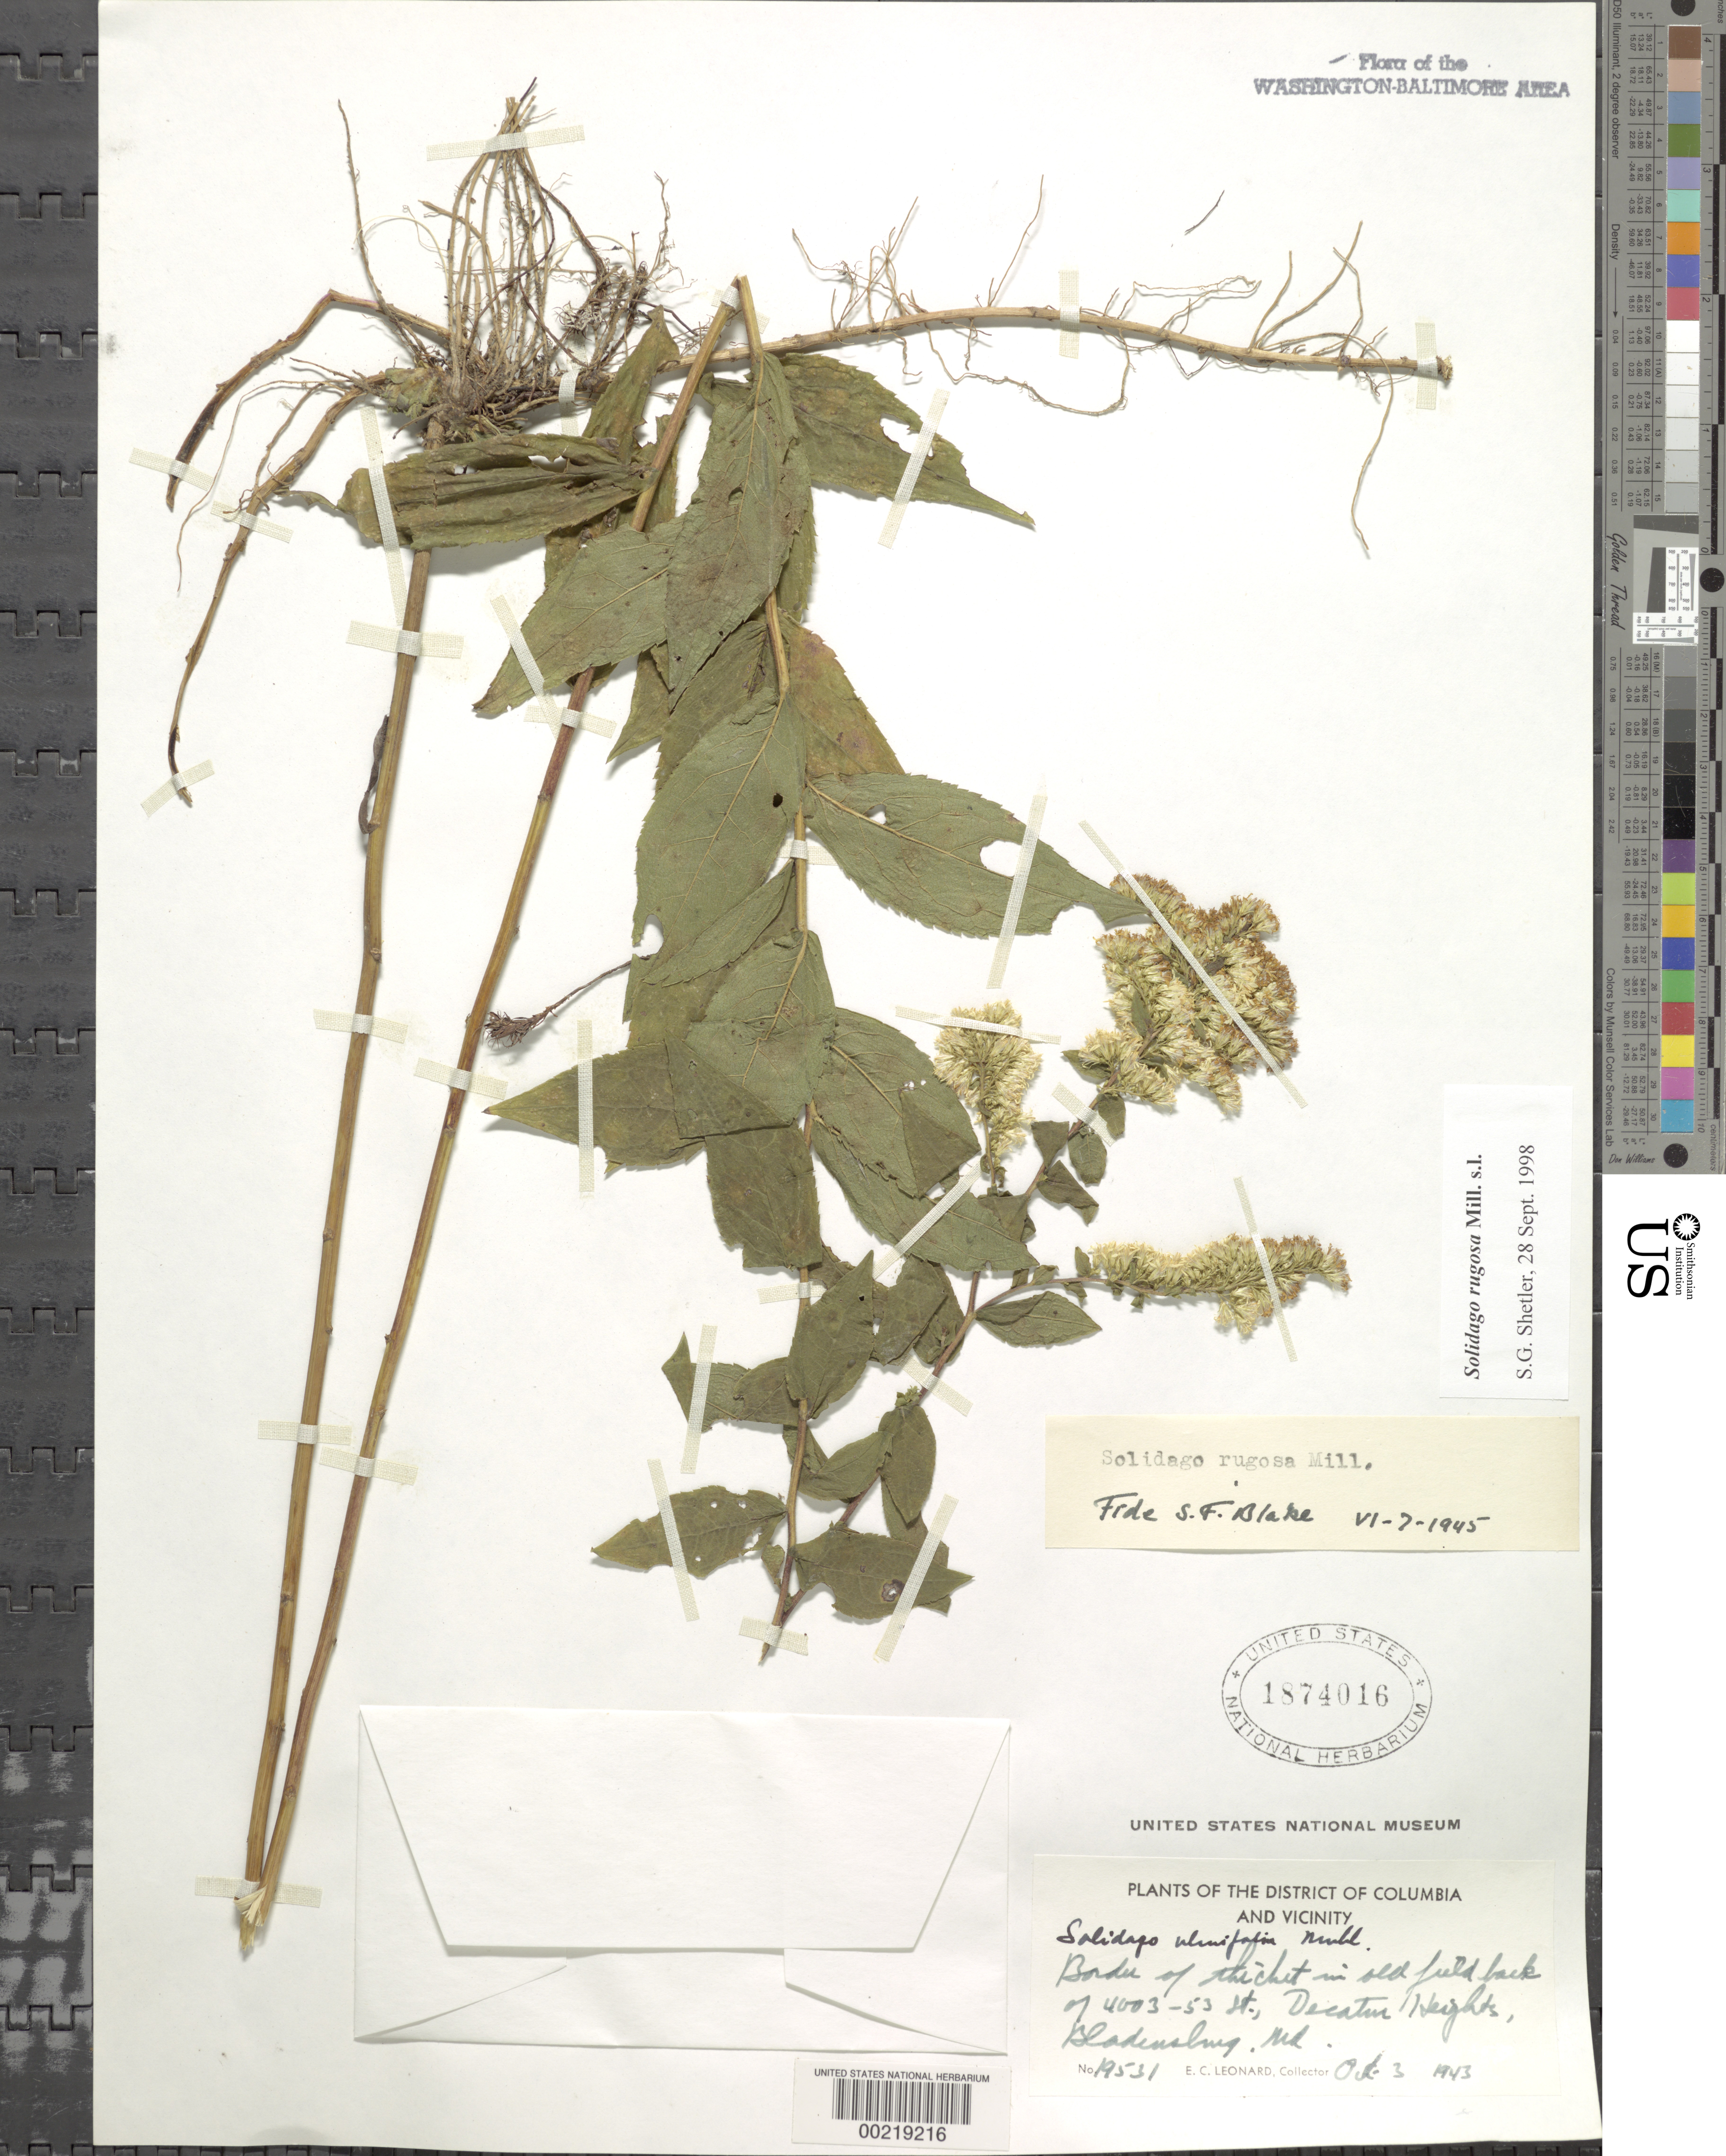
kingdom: Plantae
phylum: Tracheophyta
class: Magnoliopsida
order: Asterales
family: Asteraceae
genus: Solidago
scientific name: Solidago rugosa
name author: Mill.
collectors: E. C. Leonard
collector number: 19531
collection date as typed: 03 Oct 1943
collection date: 1943-10-03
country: United States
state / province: Maryland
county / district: Prince George's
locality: Decatur Heights, Bladensburg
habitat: Thicket border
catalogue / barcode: US 1874016